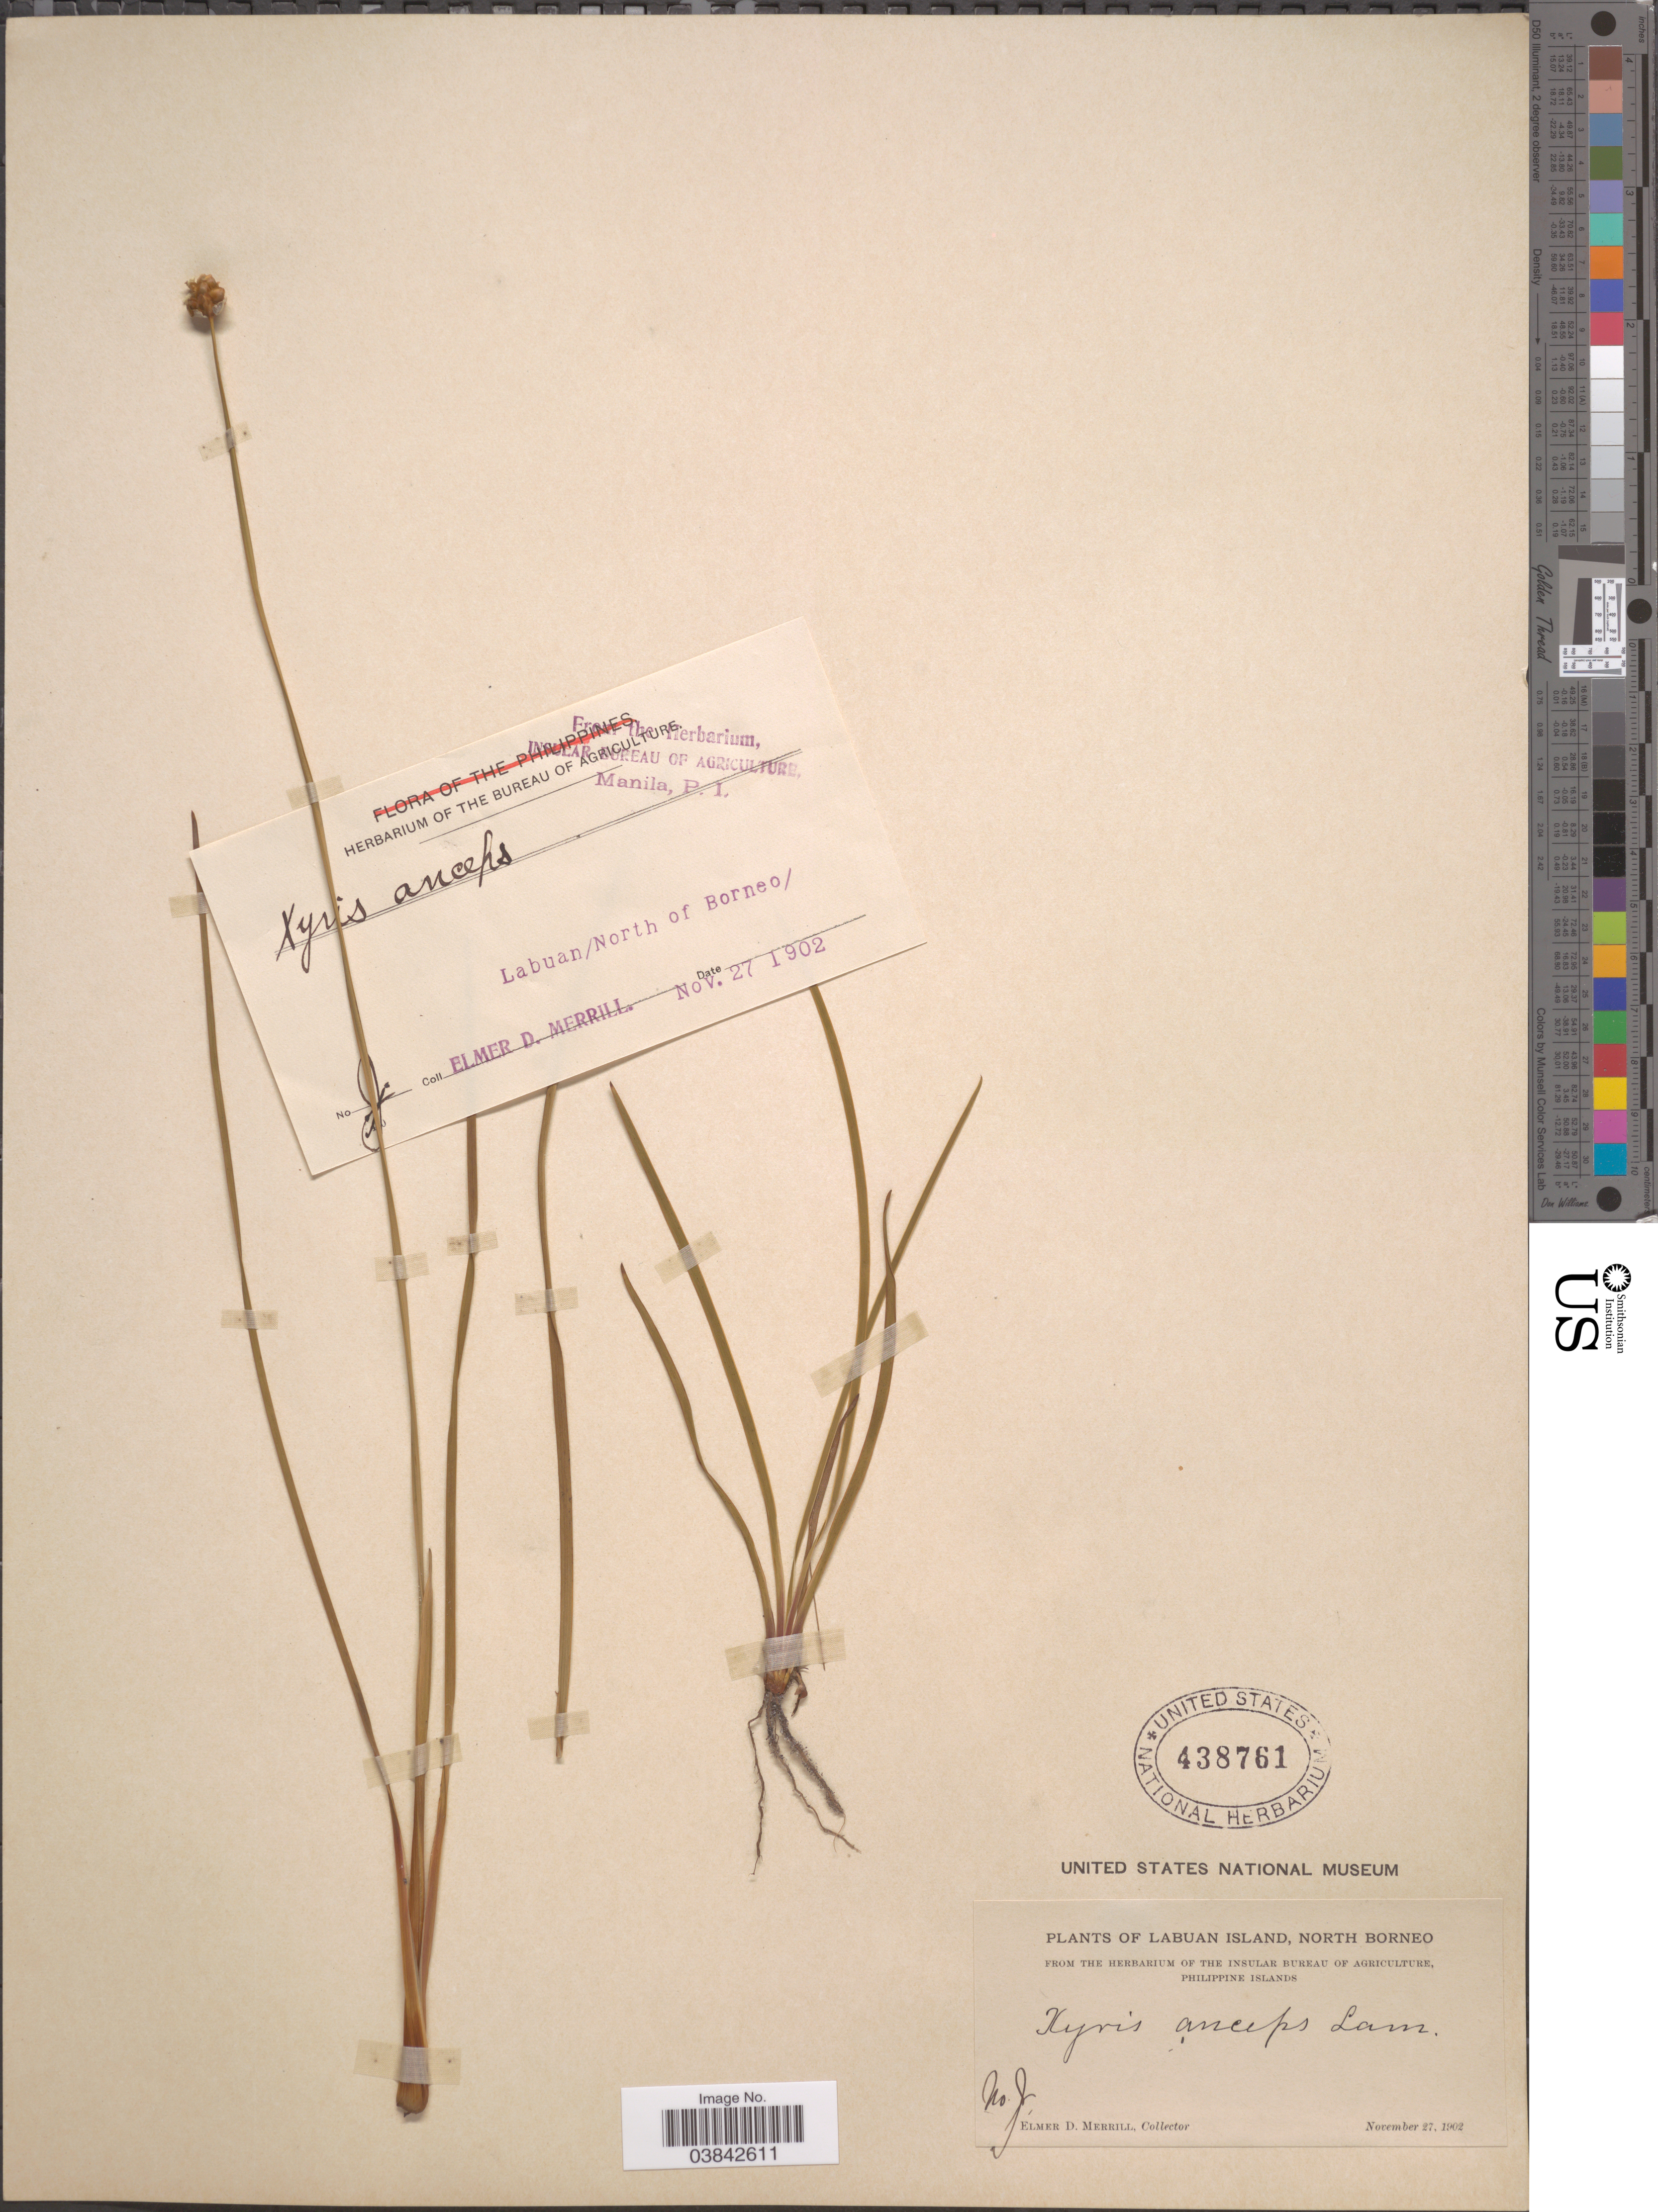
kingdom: Plantae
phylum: Tracheophyta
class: Liliopsida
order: Poales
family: Xyridaceae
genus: Xyris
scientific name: Xyris anceps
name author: Lam.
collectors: E. D. Merrill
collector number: J*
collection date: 1902-11-27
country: Malaysia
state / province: Labuan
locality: Labuan Island, North of Borneo.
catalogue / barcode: US 438761